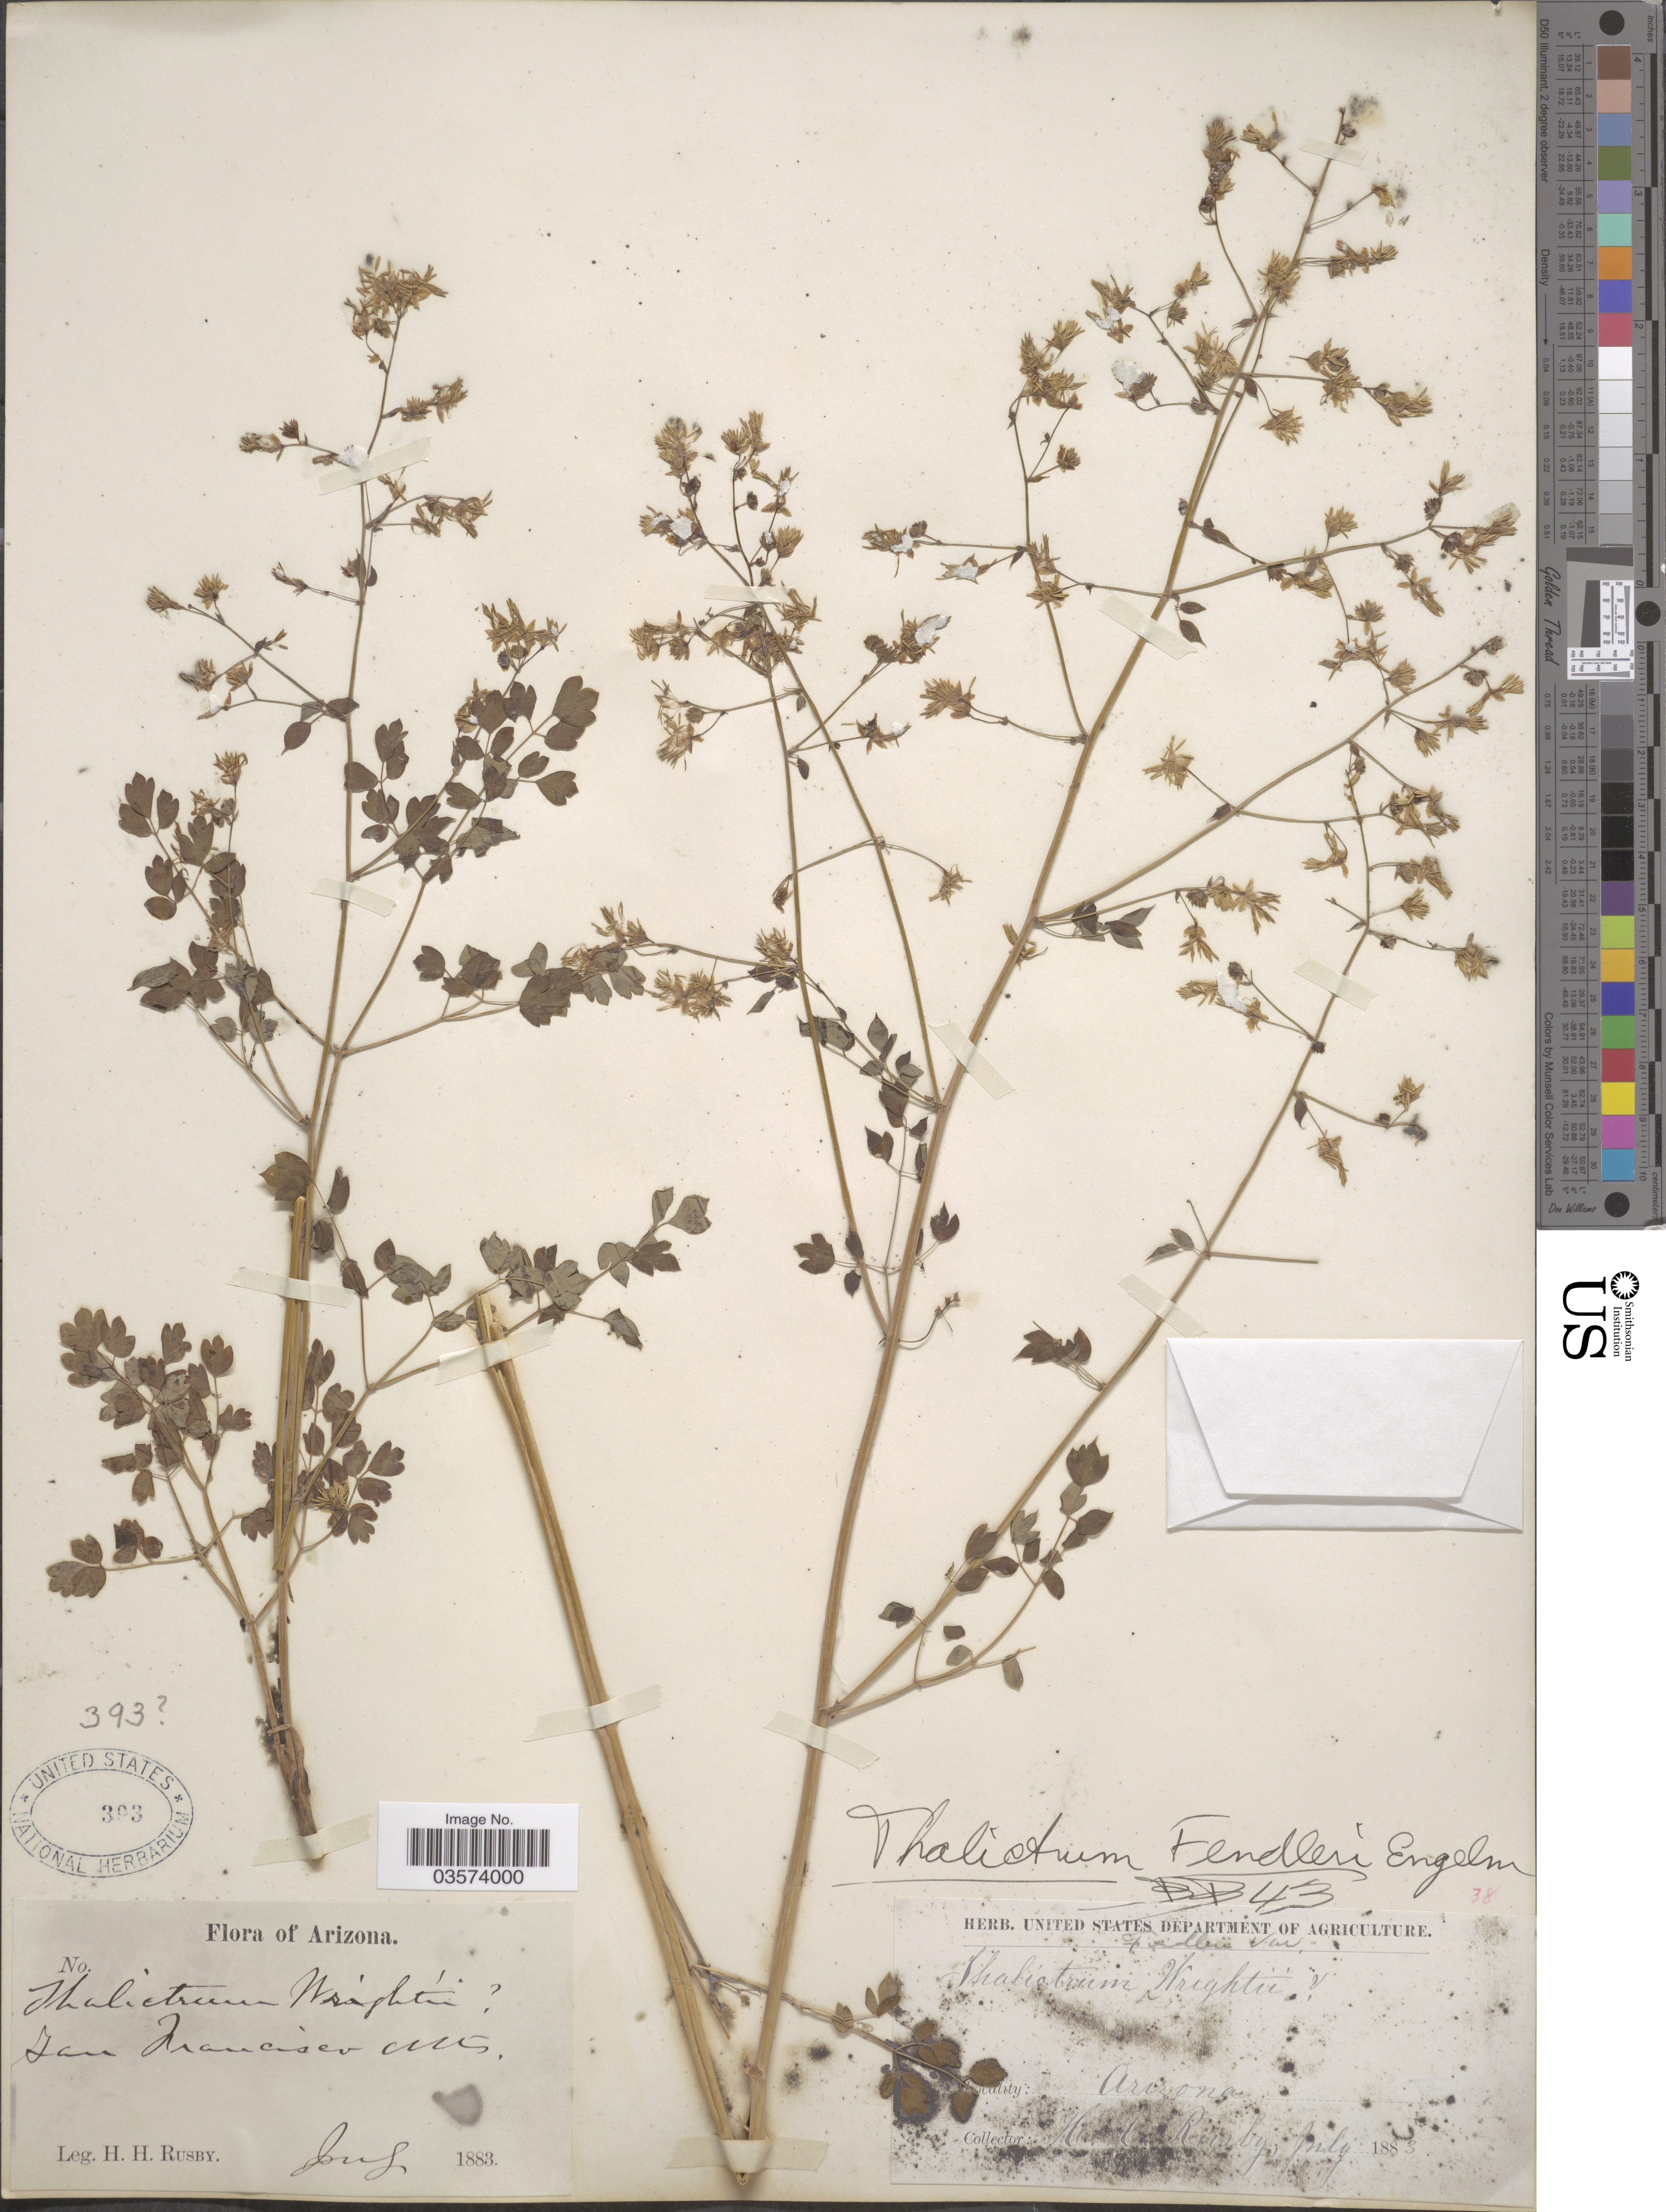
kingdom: Plantae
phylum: Tracheophyta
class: Magnoliopsida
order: Ranunculales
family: Ranunculaceae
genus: Thalictrum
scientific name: Thalictrum fendleri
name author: Engelm. ex A. Gray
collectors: H. H. Rusby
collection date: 1883-07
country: United States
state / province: Arizona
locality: San Francisco Mts.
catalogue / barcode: US 393